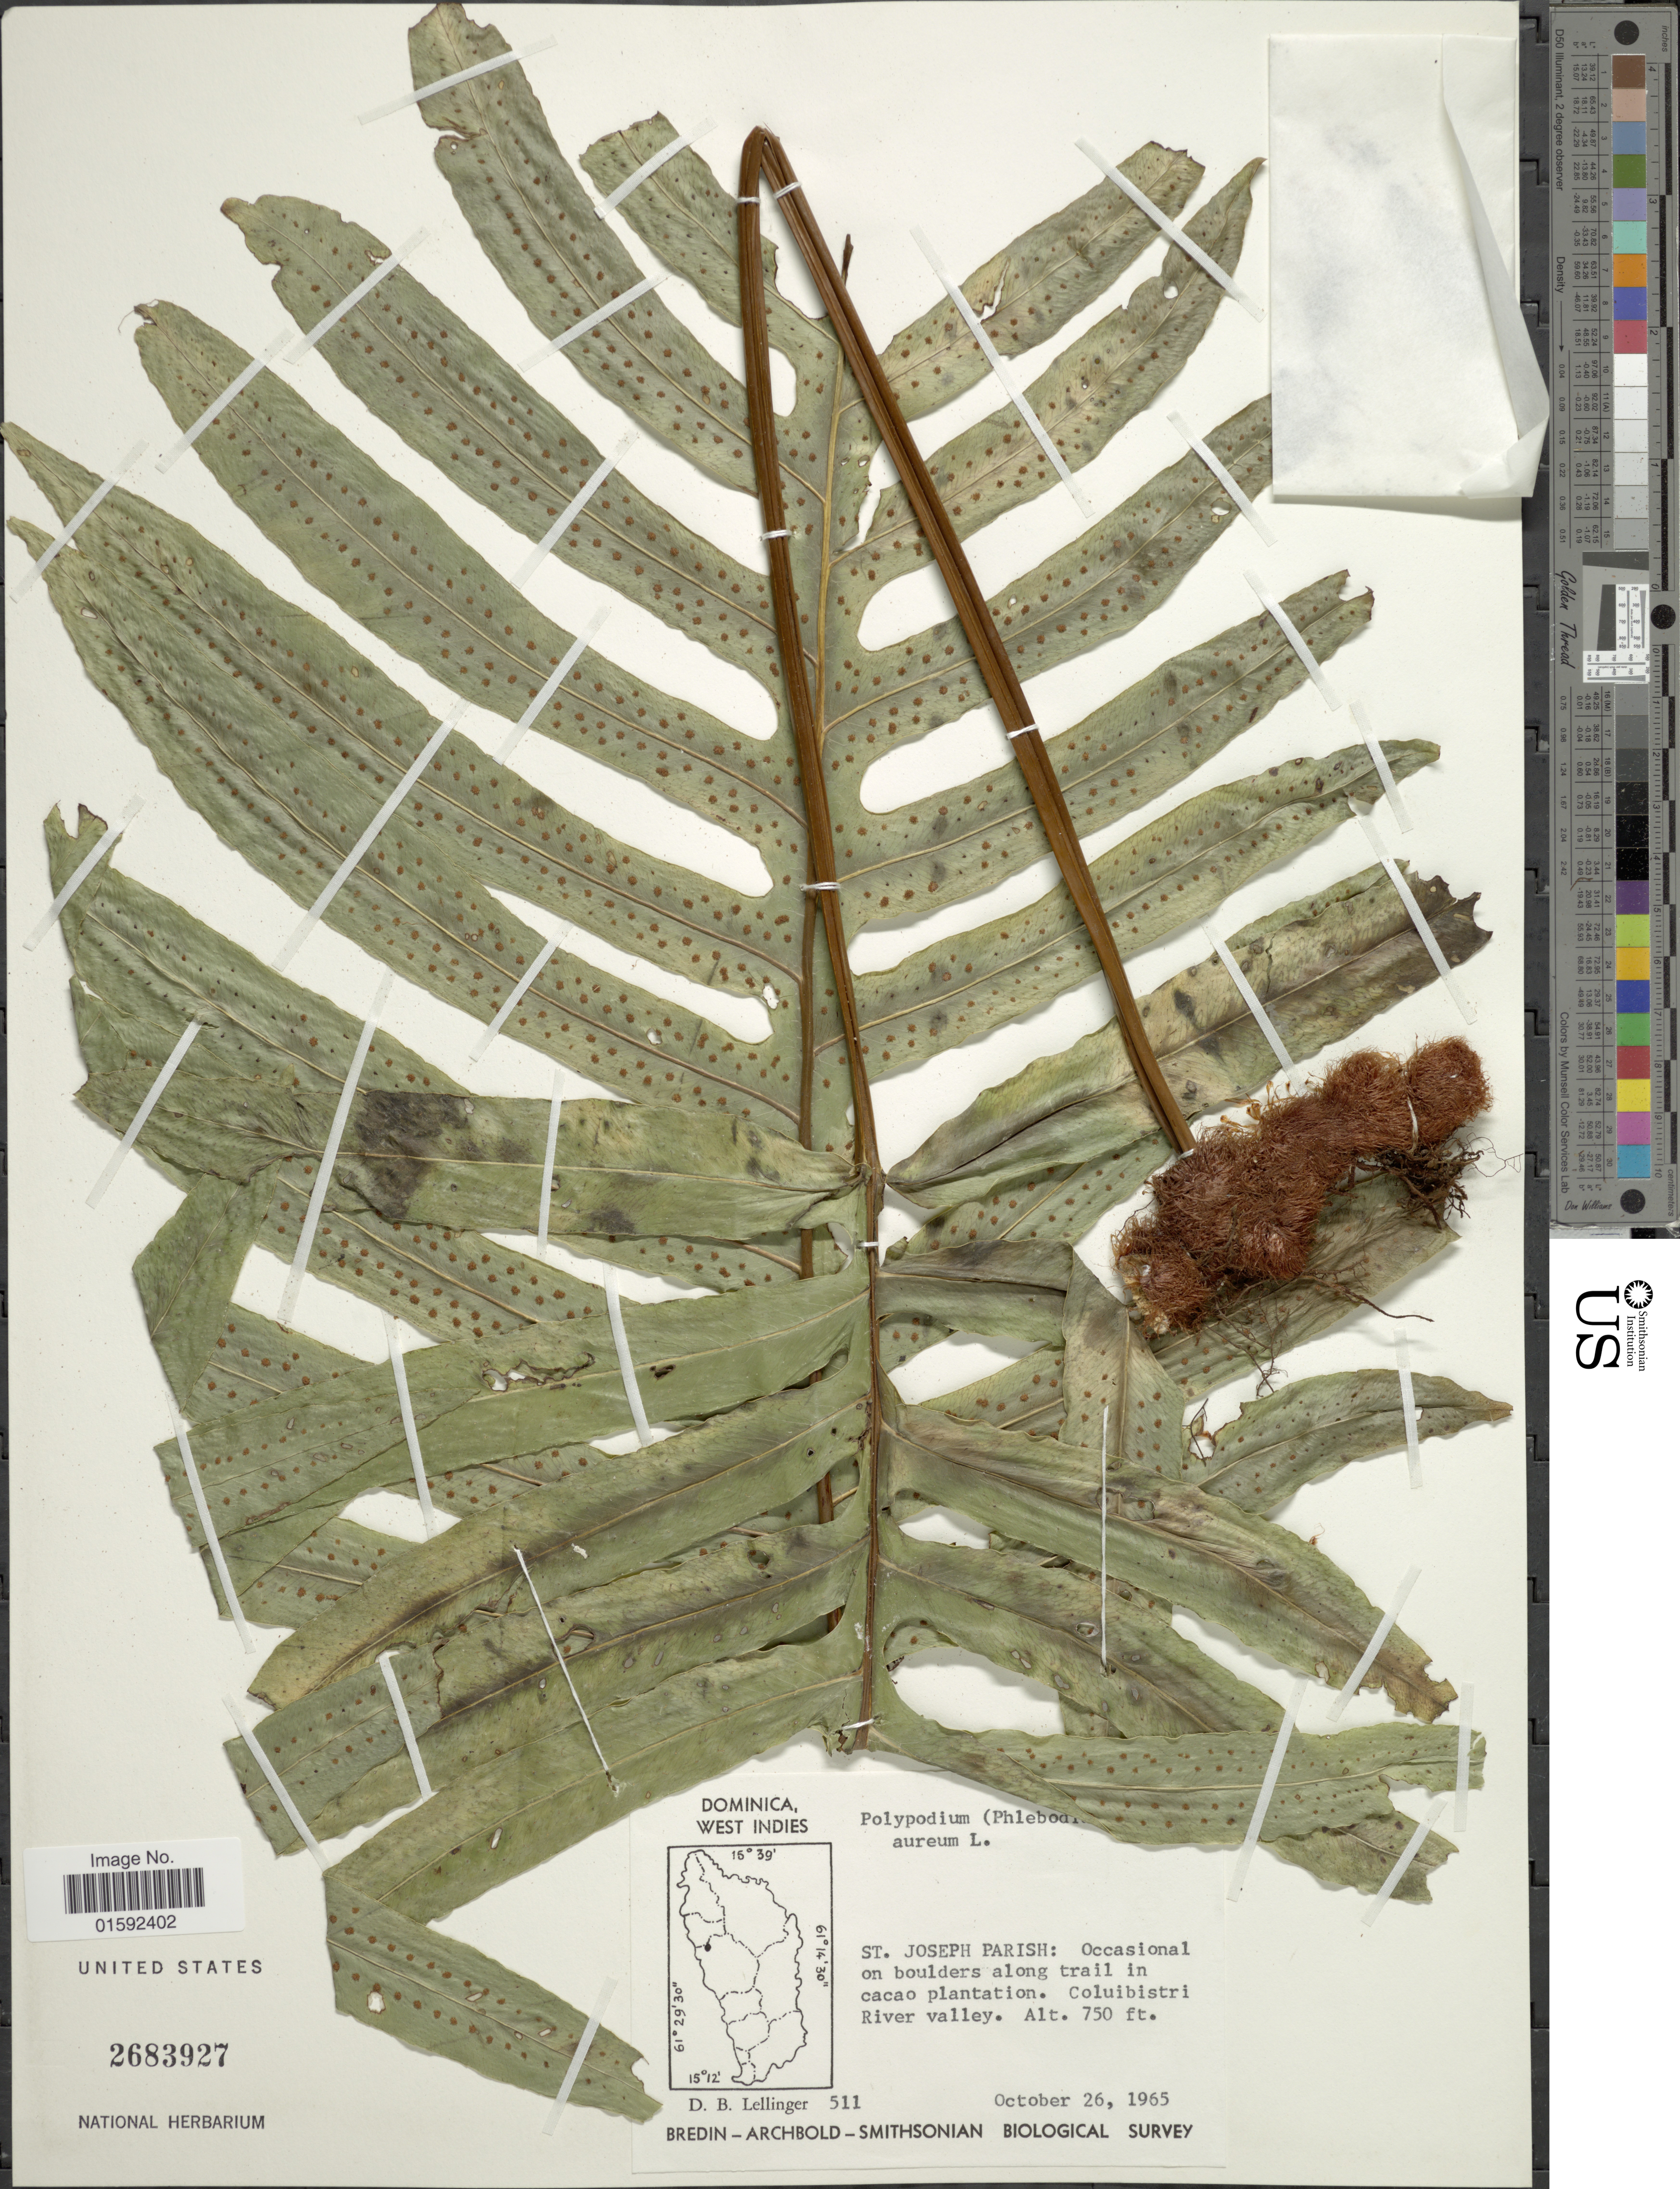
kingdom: Plantae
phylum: Tracheophyta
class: Polypodiopsida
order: Polypodiales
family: Polypodiaceae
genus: Phlebodium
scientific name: Phlebodium aureum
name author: (L.) J. Sm.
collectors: D. B. Lellinger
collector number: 511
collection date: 1965-10-26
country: Dominica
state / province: St. Joseph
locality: Dominica, West Indies, St. Joseph Parish, Occasional on boulders along trail in cacao plantation. Coluibistri River valley.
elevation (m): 229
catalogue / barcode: US 2683927